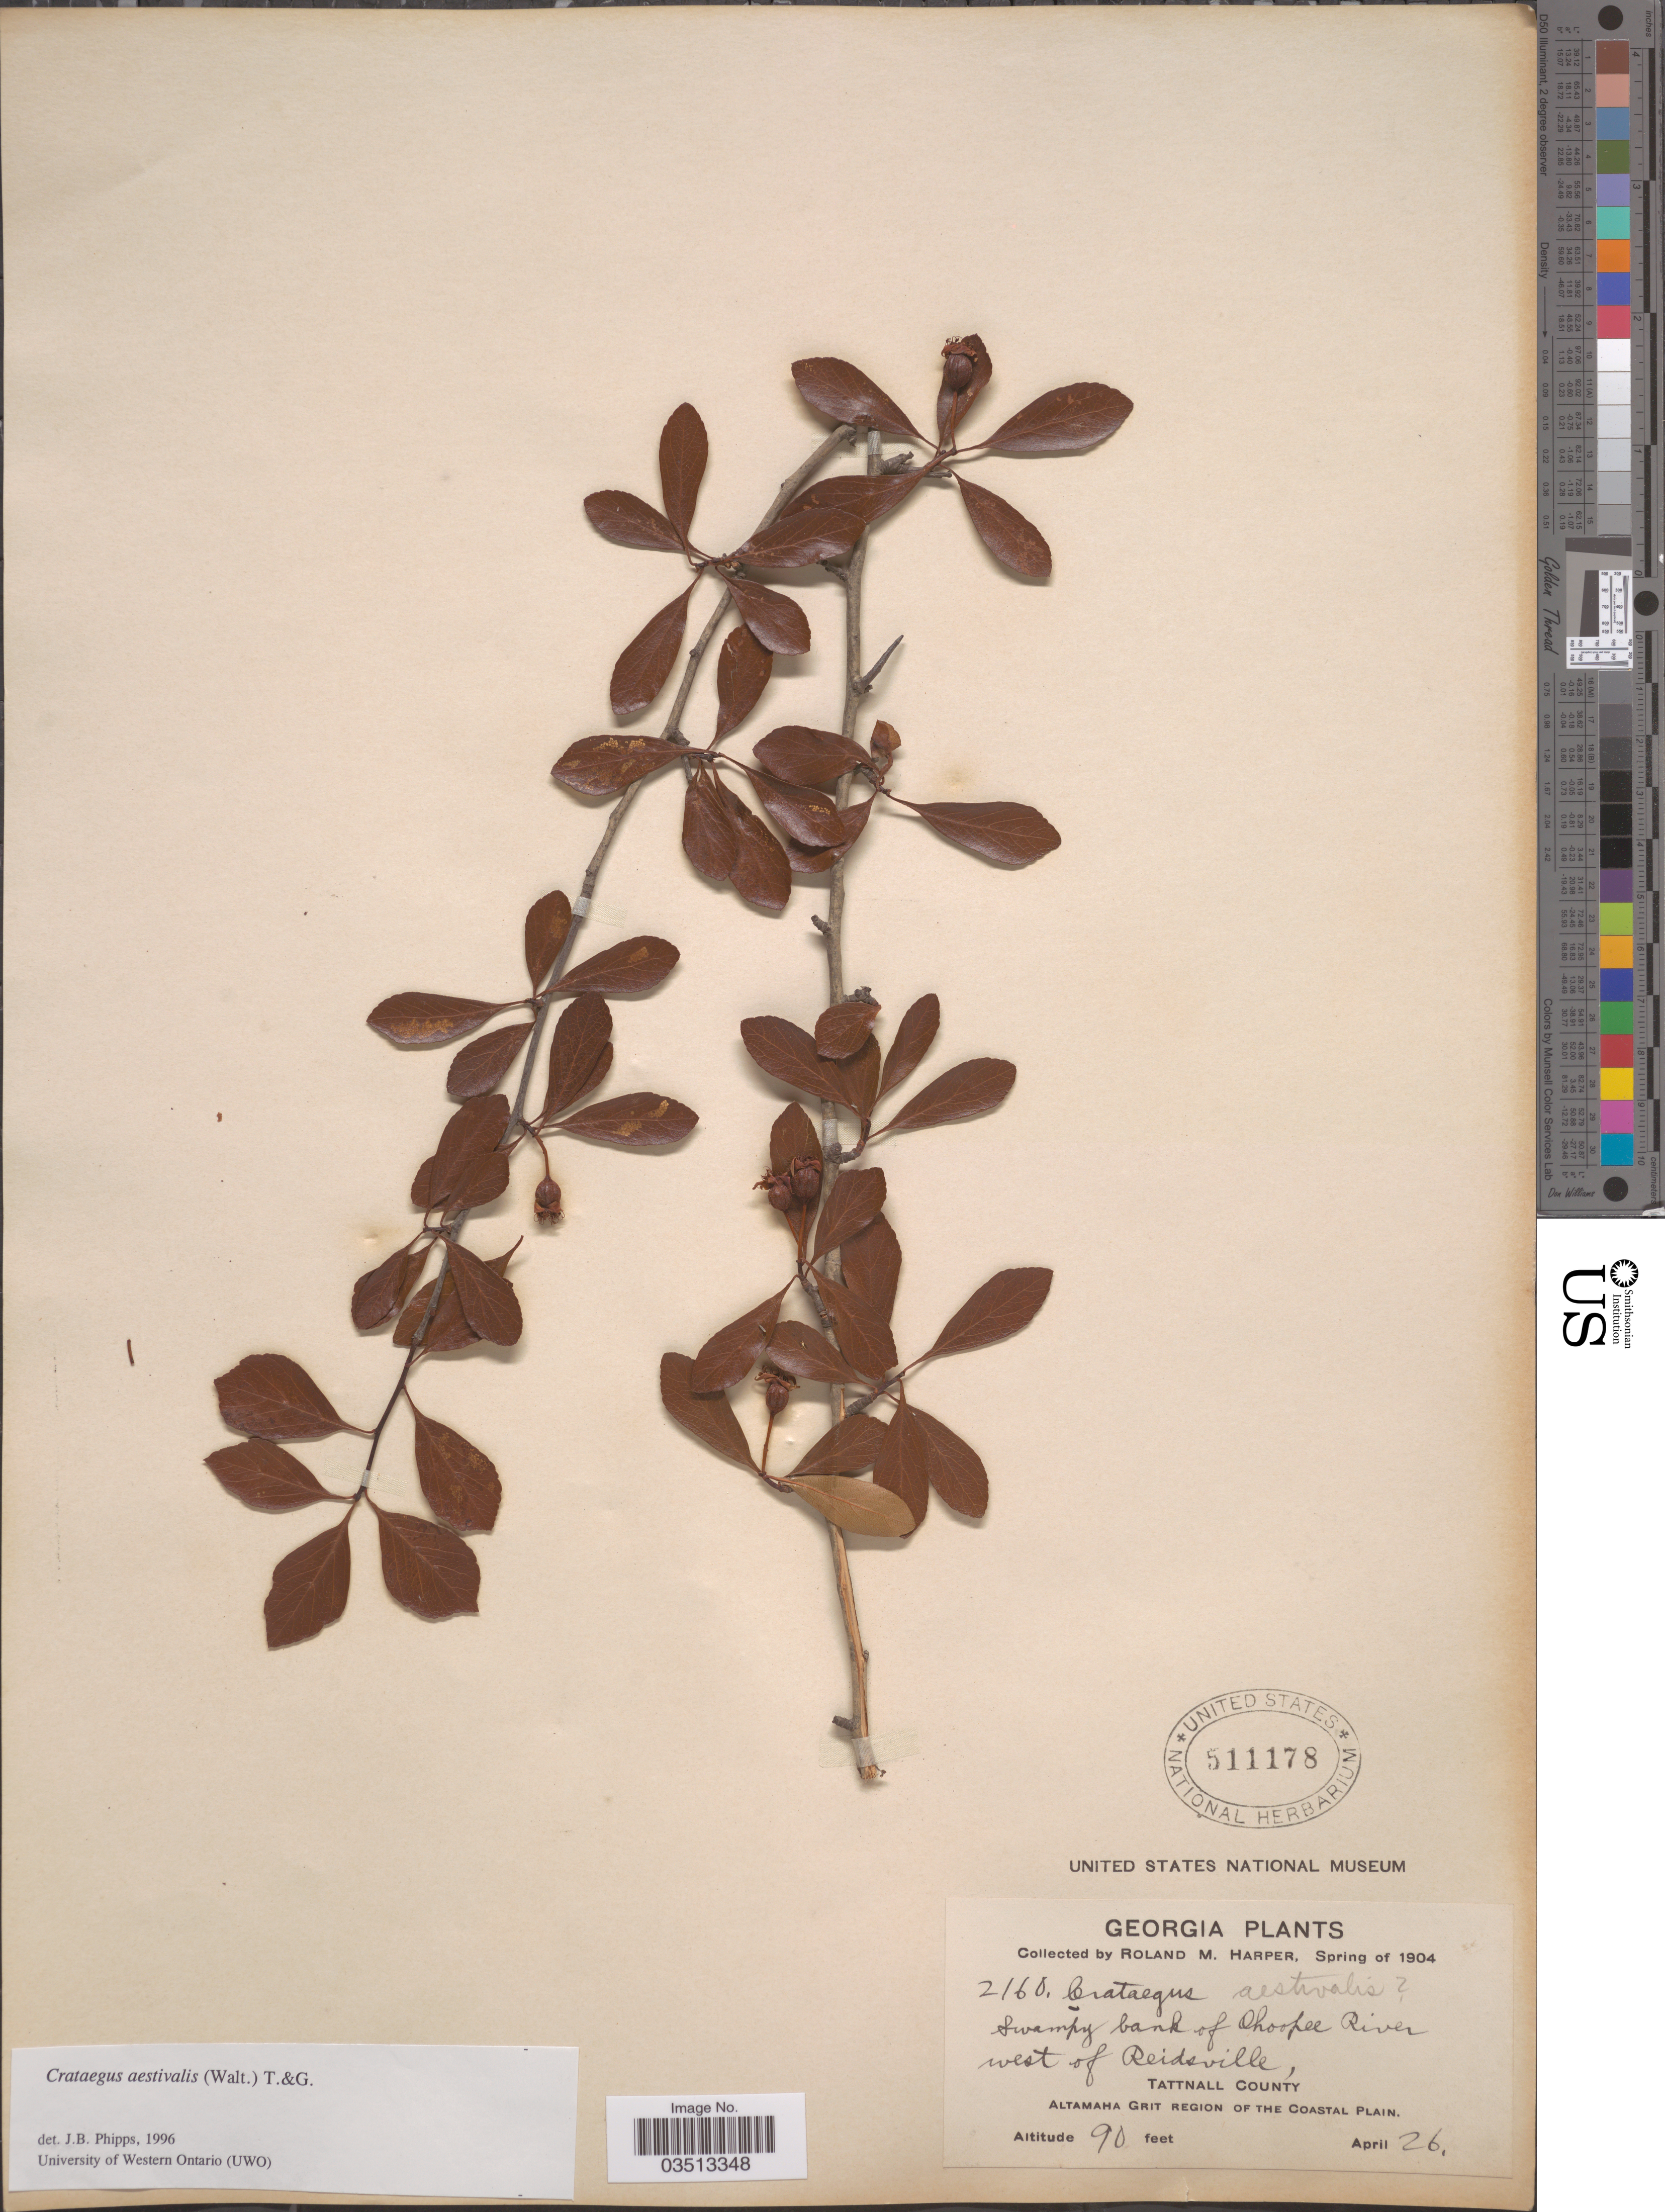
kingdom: Plantae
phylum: Tracheophyta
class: Magnoliopsida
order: Rosales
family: Rosaceae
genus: Crataegus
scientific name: Crataegus aestivalis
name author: (Walter) Torr. & A. Gray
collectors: R. M. Harper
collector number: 2160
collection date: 1904-04-26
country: United States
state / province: Georgia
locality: Swampy bank of Ohoopee River west of Reidsville, Tattnall County. Altamaha Grit Region of the Coastal Plain.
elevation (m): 27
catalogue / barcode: US 511178